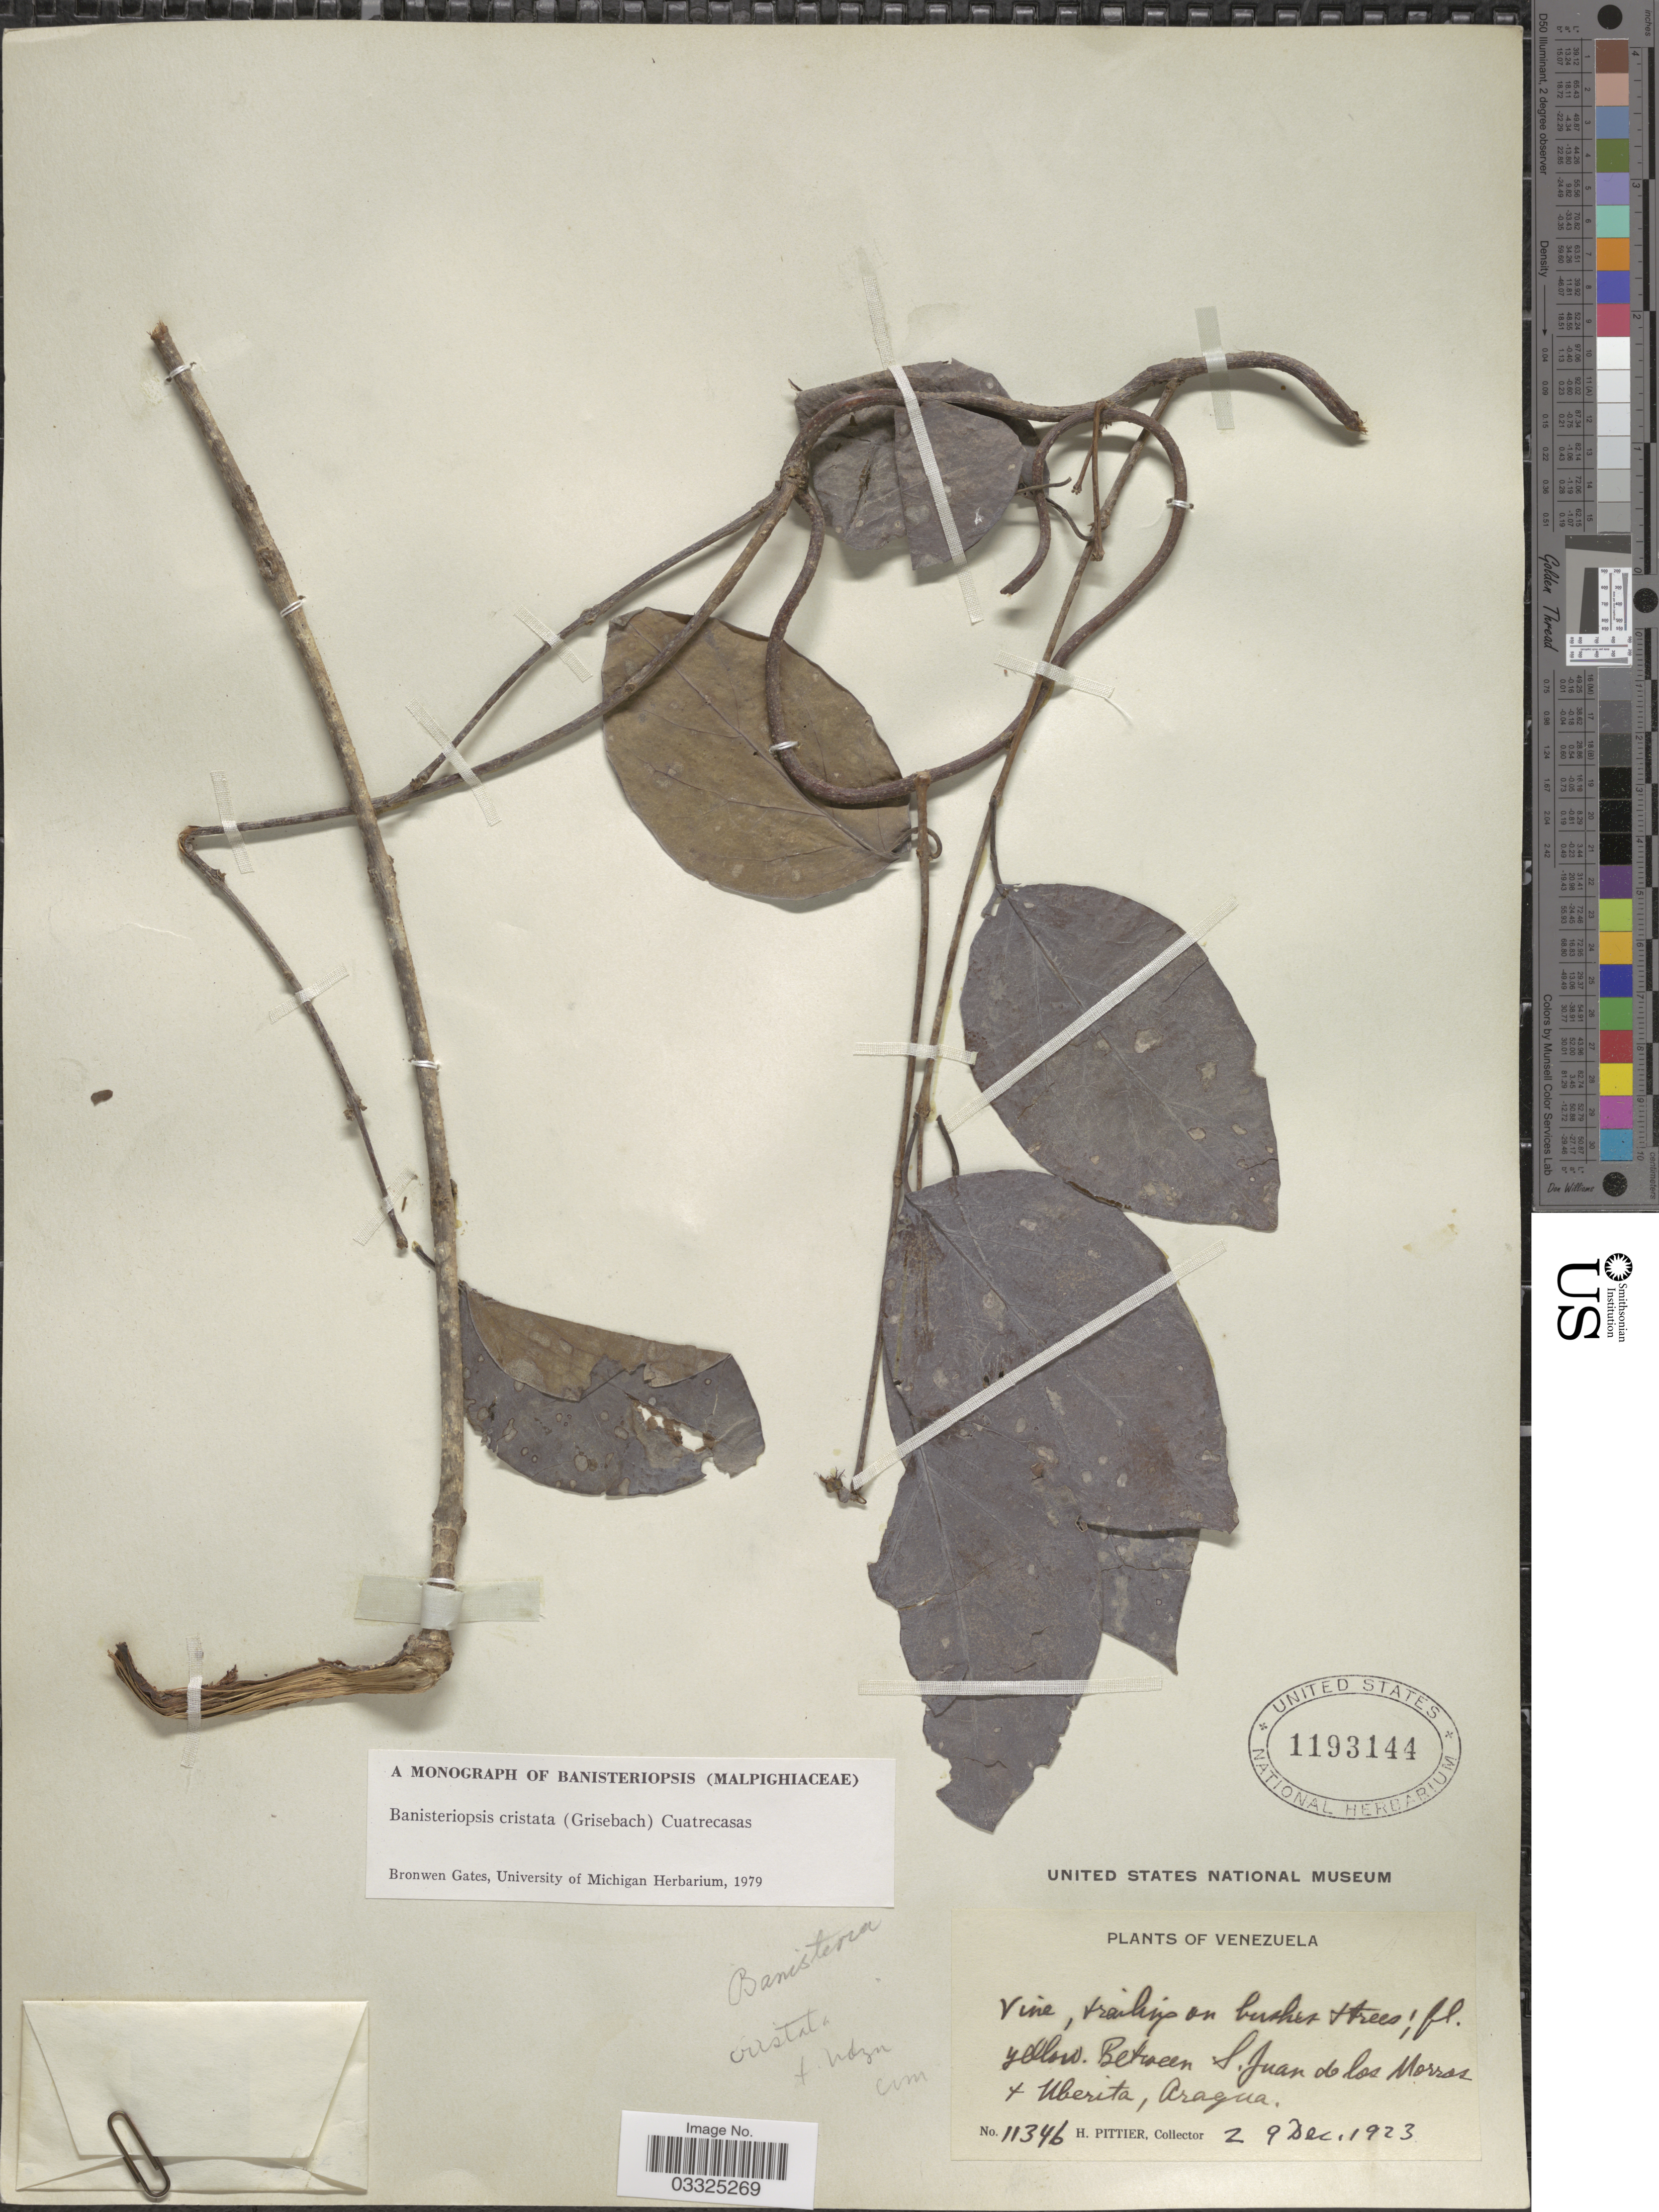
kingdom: Plantae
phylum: Tracheophyta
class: Magnoliopsida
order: Malpighiales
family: Malpighiaceae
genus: Banisteriopsis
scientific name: Banisteriopsis cristata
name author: (Griseb.) Cuatrec.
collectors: H. F. Pittier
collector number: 11346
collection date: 1923-12-29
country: Venezuela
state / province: Aragua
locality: Between S. Juan de los Morros + Uberita.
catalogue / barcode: US 1193144